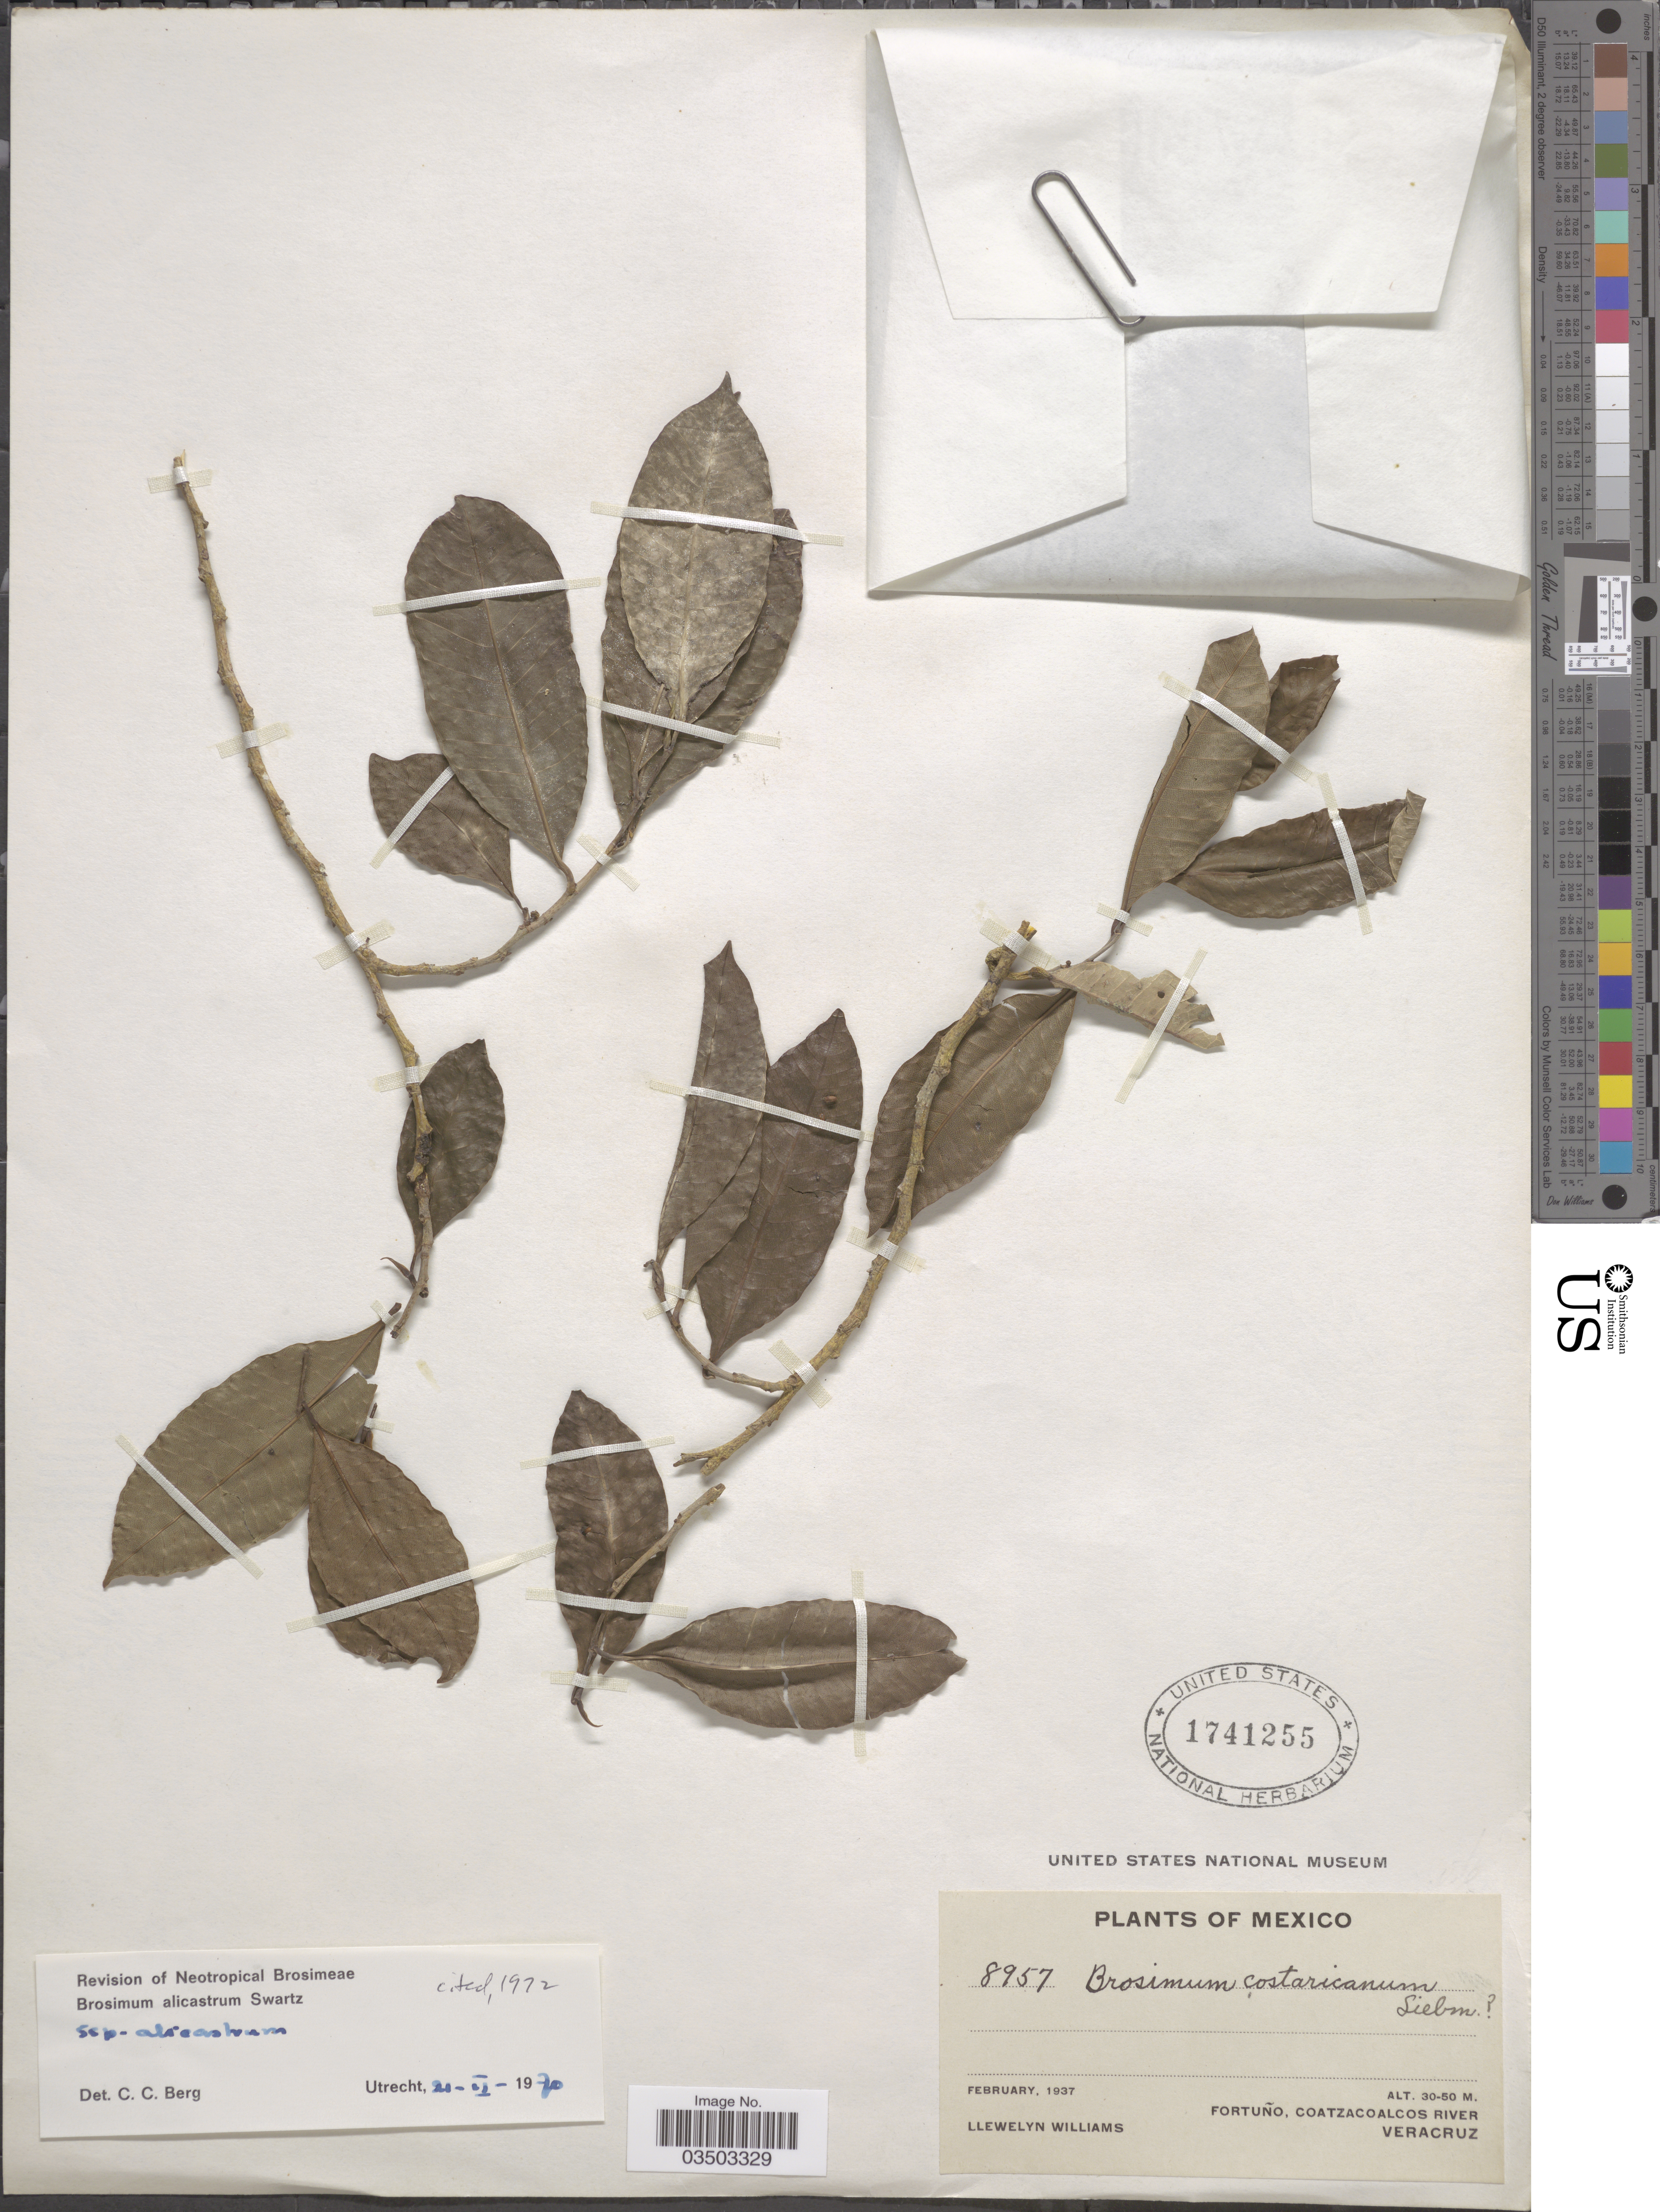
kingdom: Plantae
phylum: Tracheophyta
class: Magnoliopsida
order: Rosales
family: Moraceae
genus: Brosimum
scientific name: Brosimum alicastrum subsp. alicastrum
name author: Sw.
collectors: Ll. Williams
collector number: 8957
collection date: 1937-02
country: Mexico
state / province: Veracruz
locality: Fortuño, Coatzacoalcos River, Veracruz.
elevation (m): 30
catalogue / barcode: US 1741255